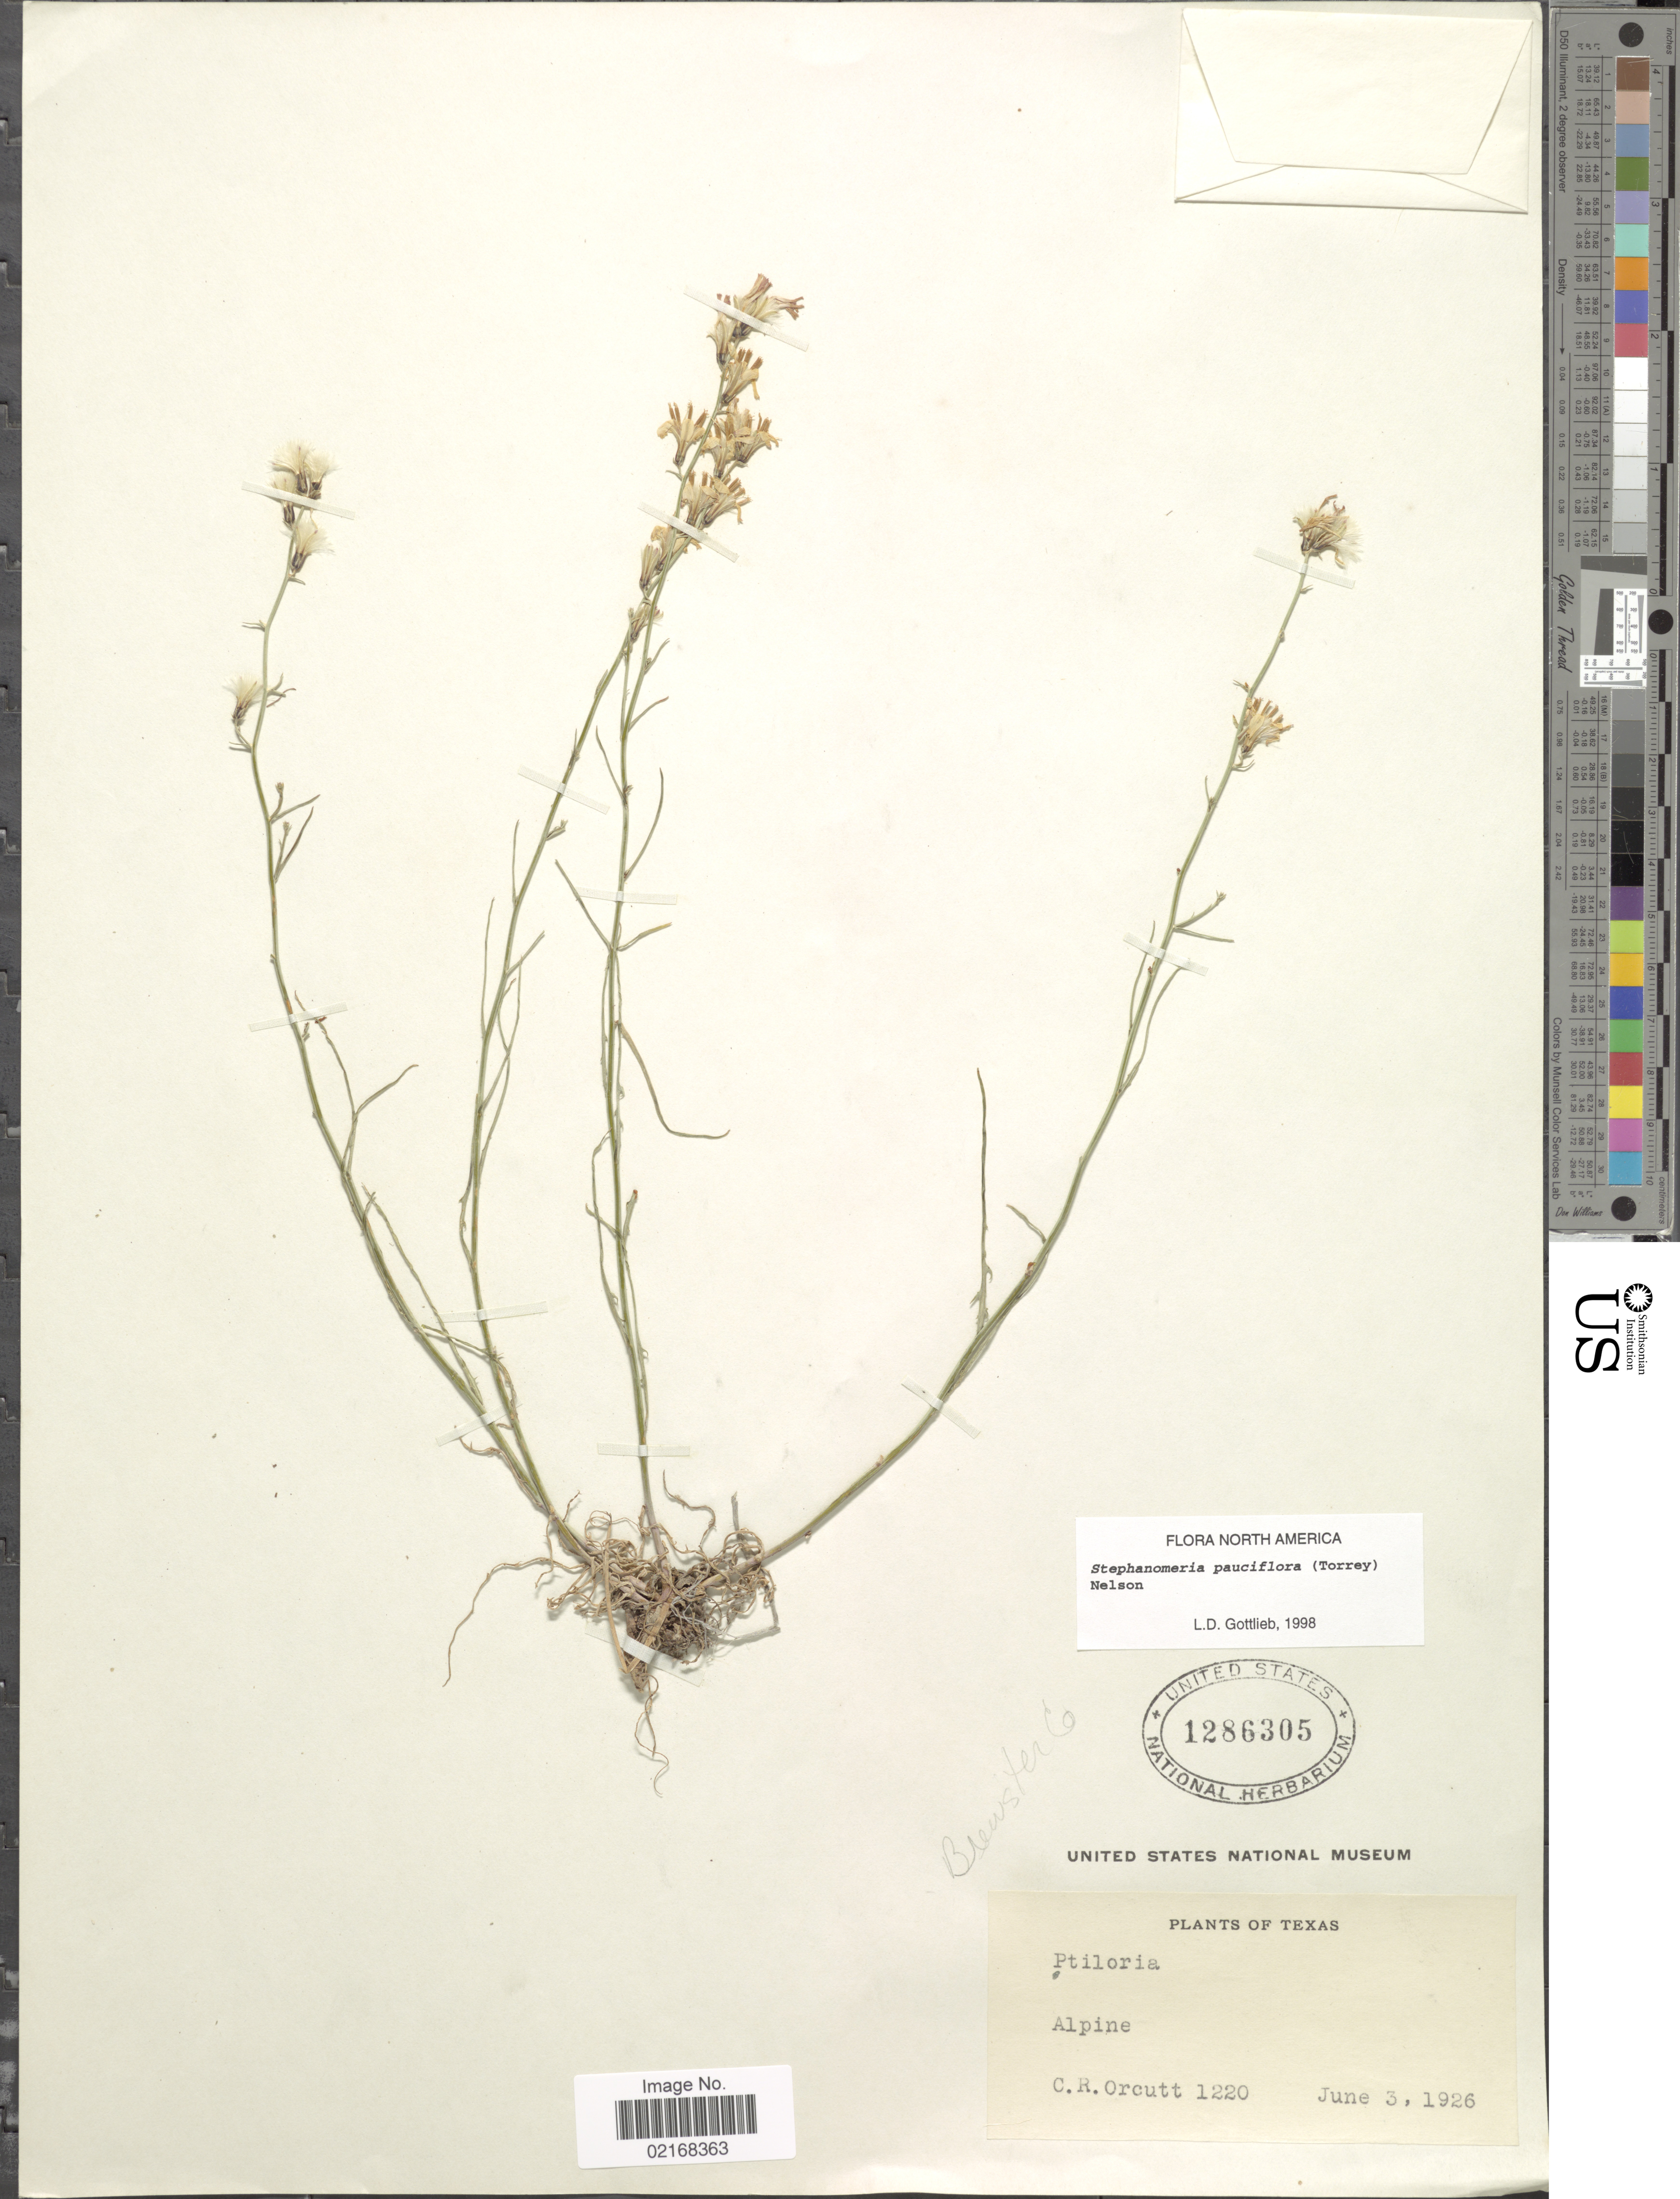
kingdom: Plantae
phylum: Tracheophyta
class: Magnoliopsida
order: Asterales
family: Asteraceae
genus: Stephanomeria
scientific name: Stephanomeria pauciflora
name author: (Torr.) A. Nelson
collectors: C. R. Orcutt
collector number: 1220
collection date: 1926-06-03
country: United States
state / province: Texas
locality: Alpine. Brewster Co.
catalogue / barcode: US 1286305